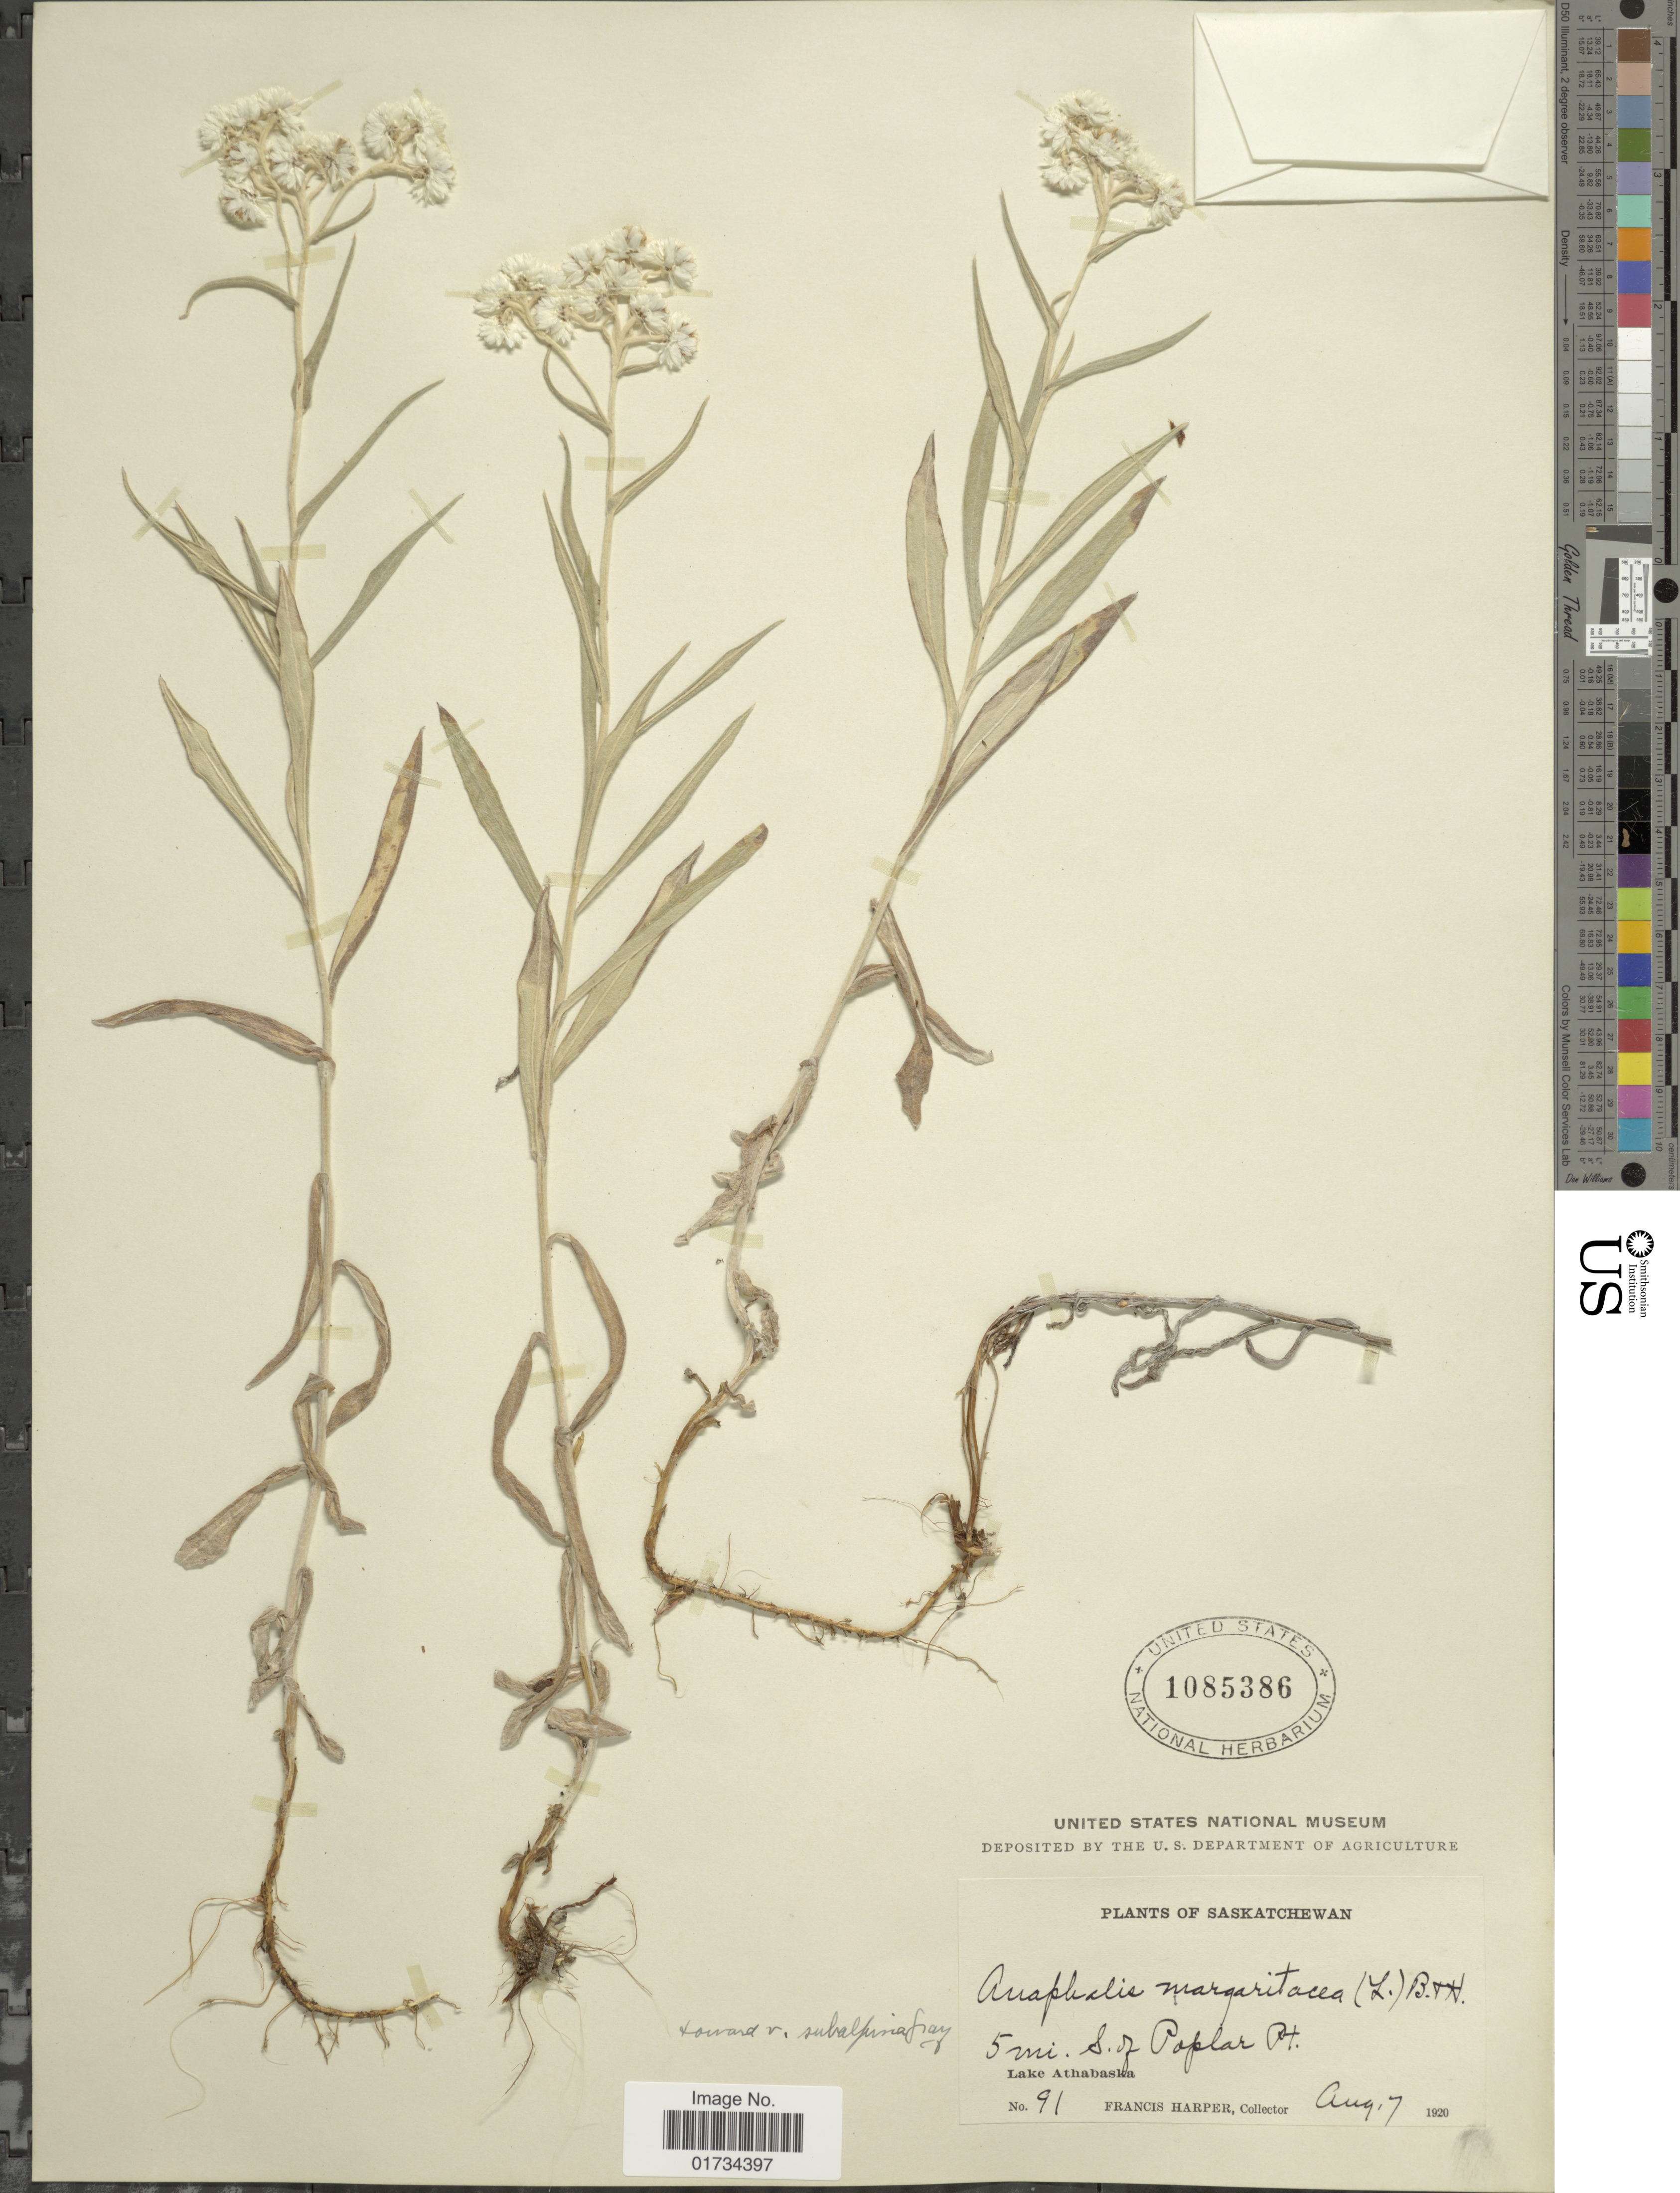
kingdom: Plantae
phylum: Tracheophyta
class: Magnoliopsida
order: Asterales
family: Asteraceae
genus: Anaphalis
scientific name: Anaphalis subalpina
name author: (A. Gray) Rydb.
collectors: F. Harper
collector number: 91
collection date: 1920-08-07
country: Canada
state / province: Saskatchewan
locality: Saskatchewan. 5 mi. S. of Poplar Pt. Lake Athabaska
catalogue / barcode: US 1085386